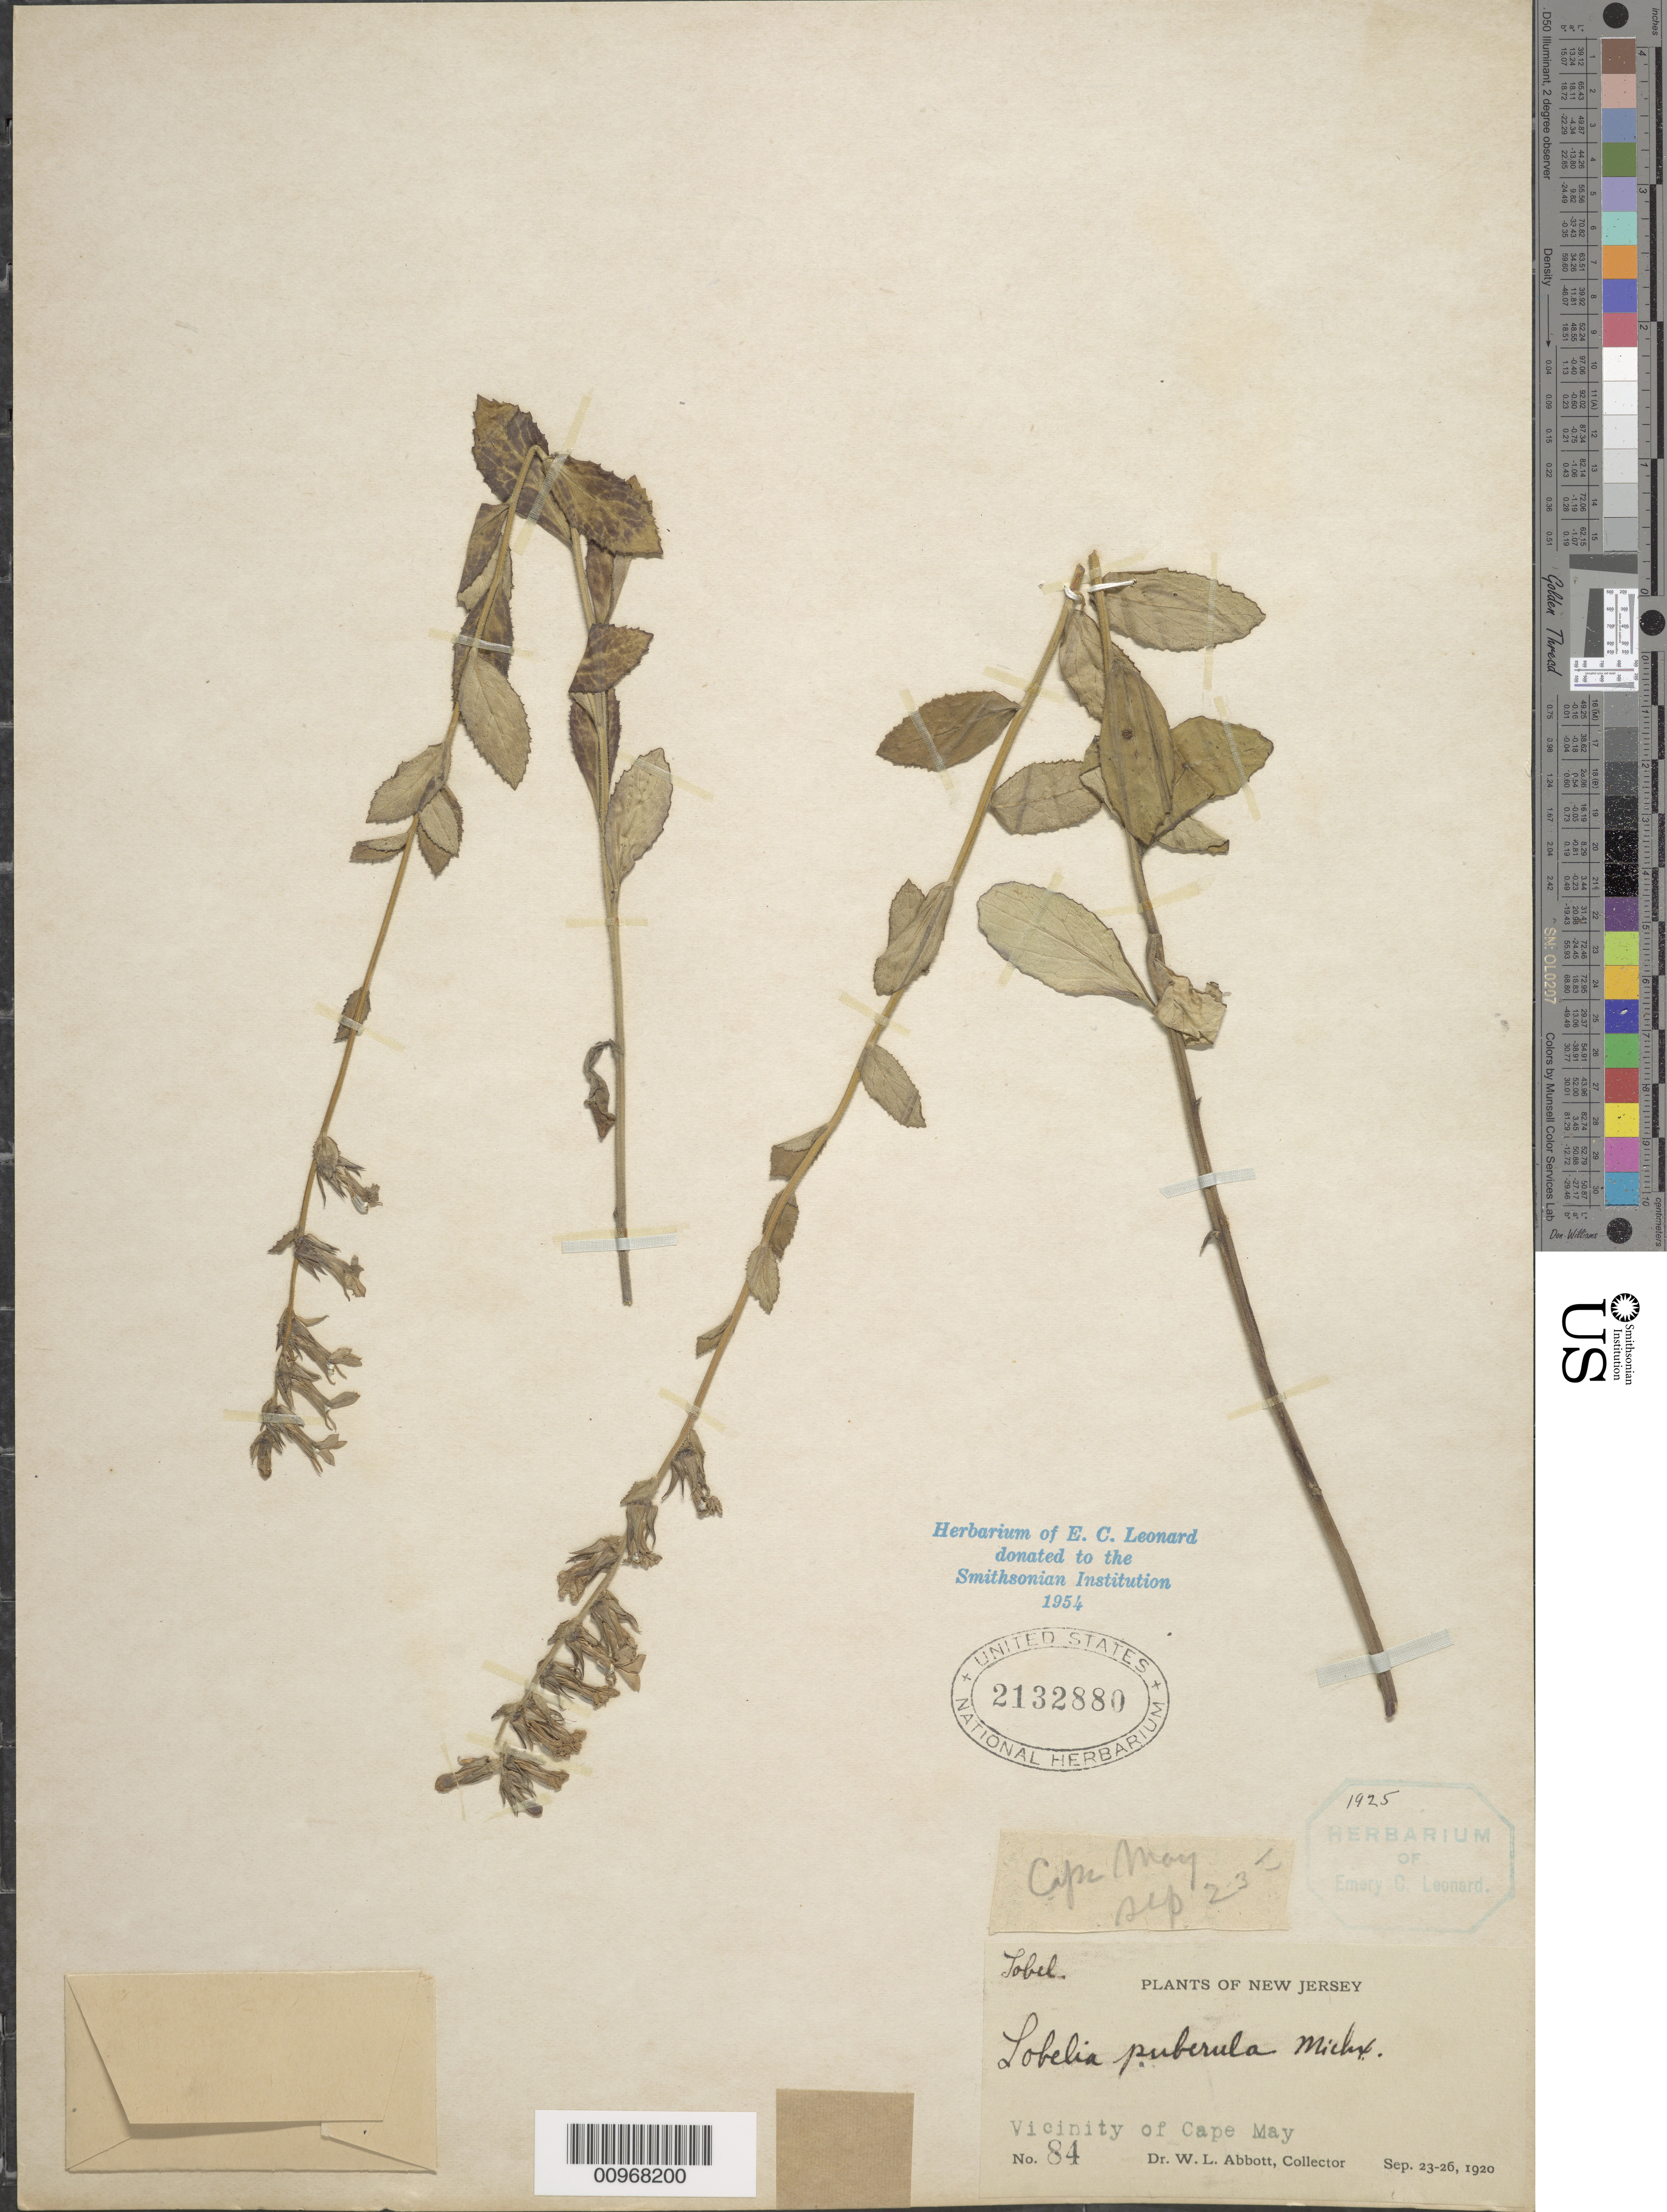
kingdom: Plantae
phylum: Tracheophyta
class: Magnoliopsida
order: Asterales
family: Campanulaceae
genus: Lobelia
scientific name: Lobelia puberula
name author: Michx.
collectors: W. L. Abbott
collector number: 84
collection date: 1920-09-23/1920-09-26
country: United States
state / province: New Jersey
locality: Vicinity of Cape May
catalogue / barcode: US 2132880